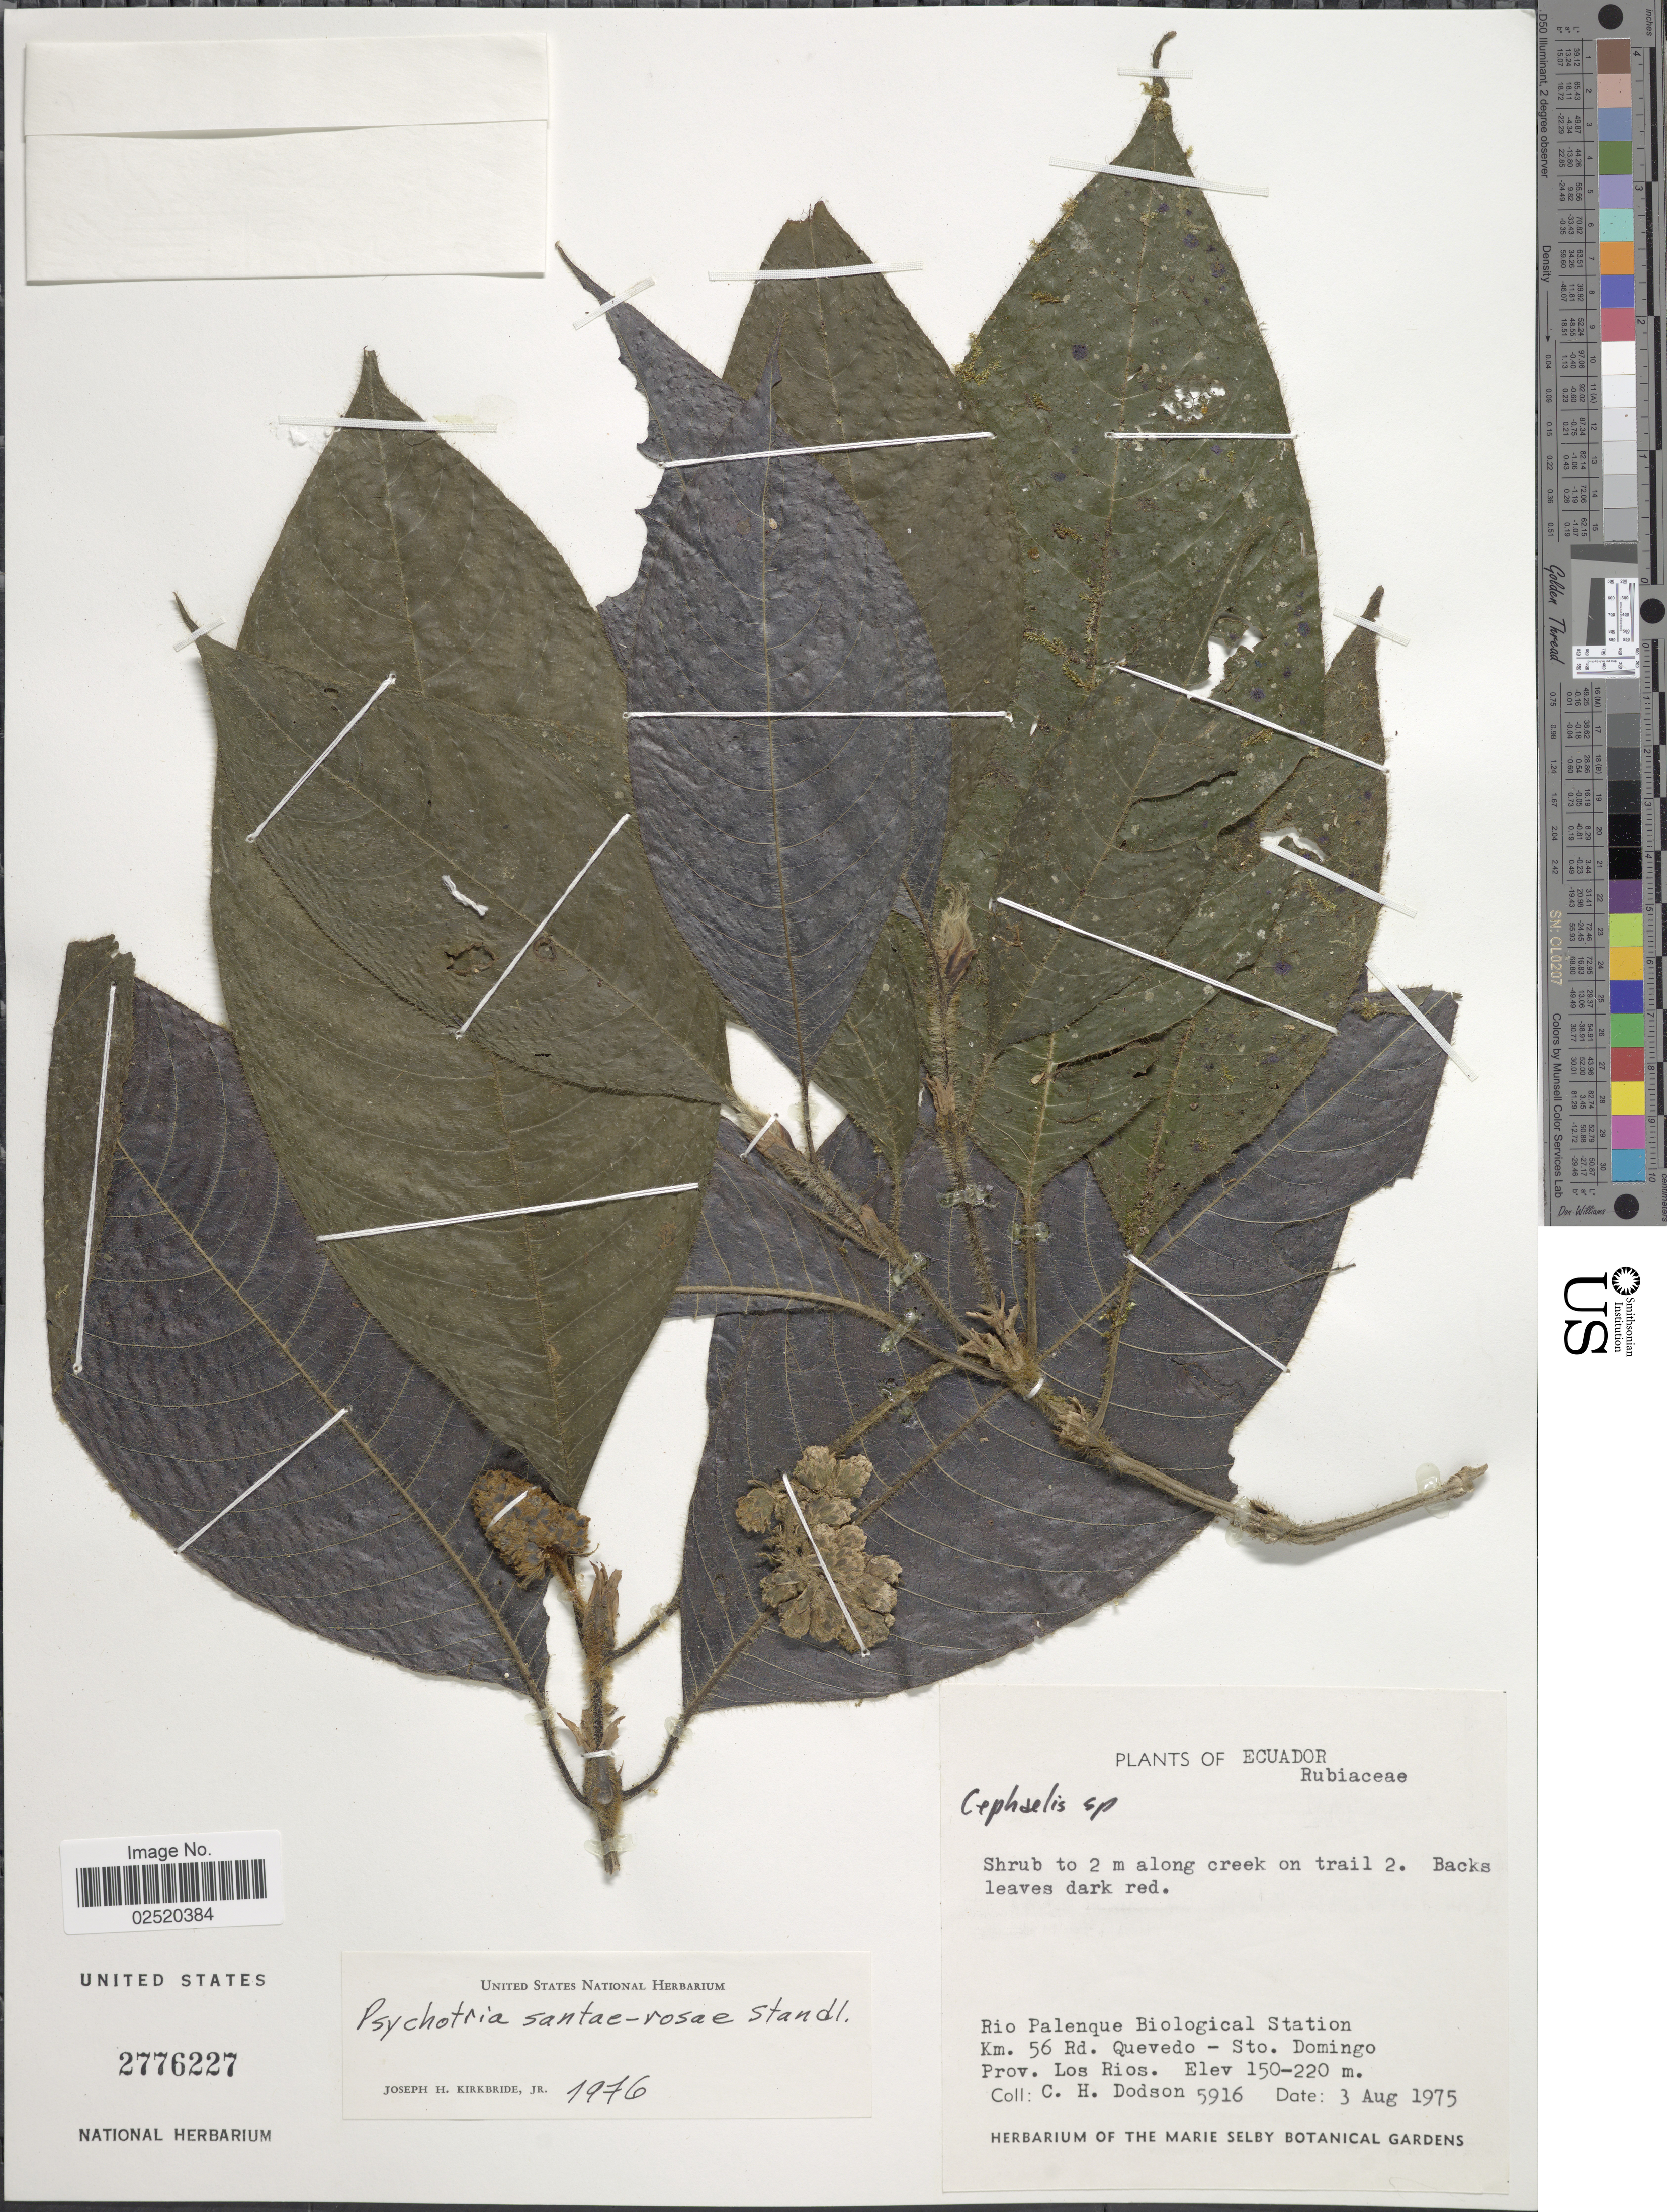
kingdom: Plantae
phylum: Tracheophyta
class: Magnoliopsida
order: Gentianales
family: Rubiaceae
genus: Psychotria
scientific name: Psychotria santae-rosae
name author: Standl.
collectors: C. H. Dodson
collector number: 5916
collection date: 1975-08-03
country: Ecuador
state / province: Los Ríos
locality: Rio Palenque Biological Station Km. 56 Rd. Quevedo - Sto. Domingo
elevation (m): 150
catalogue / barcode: US 2776227